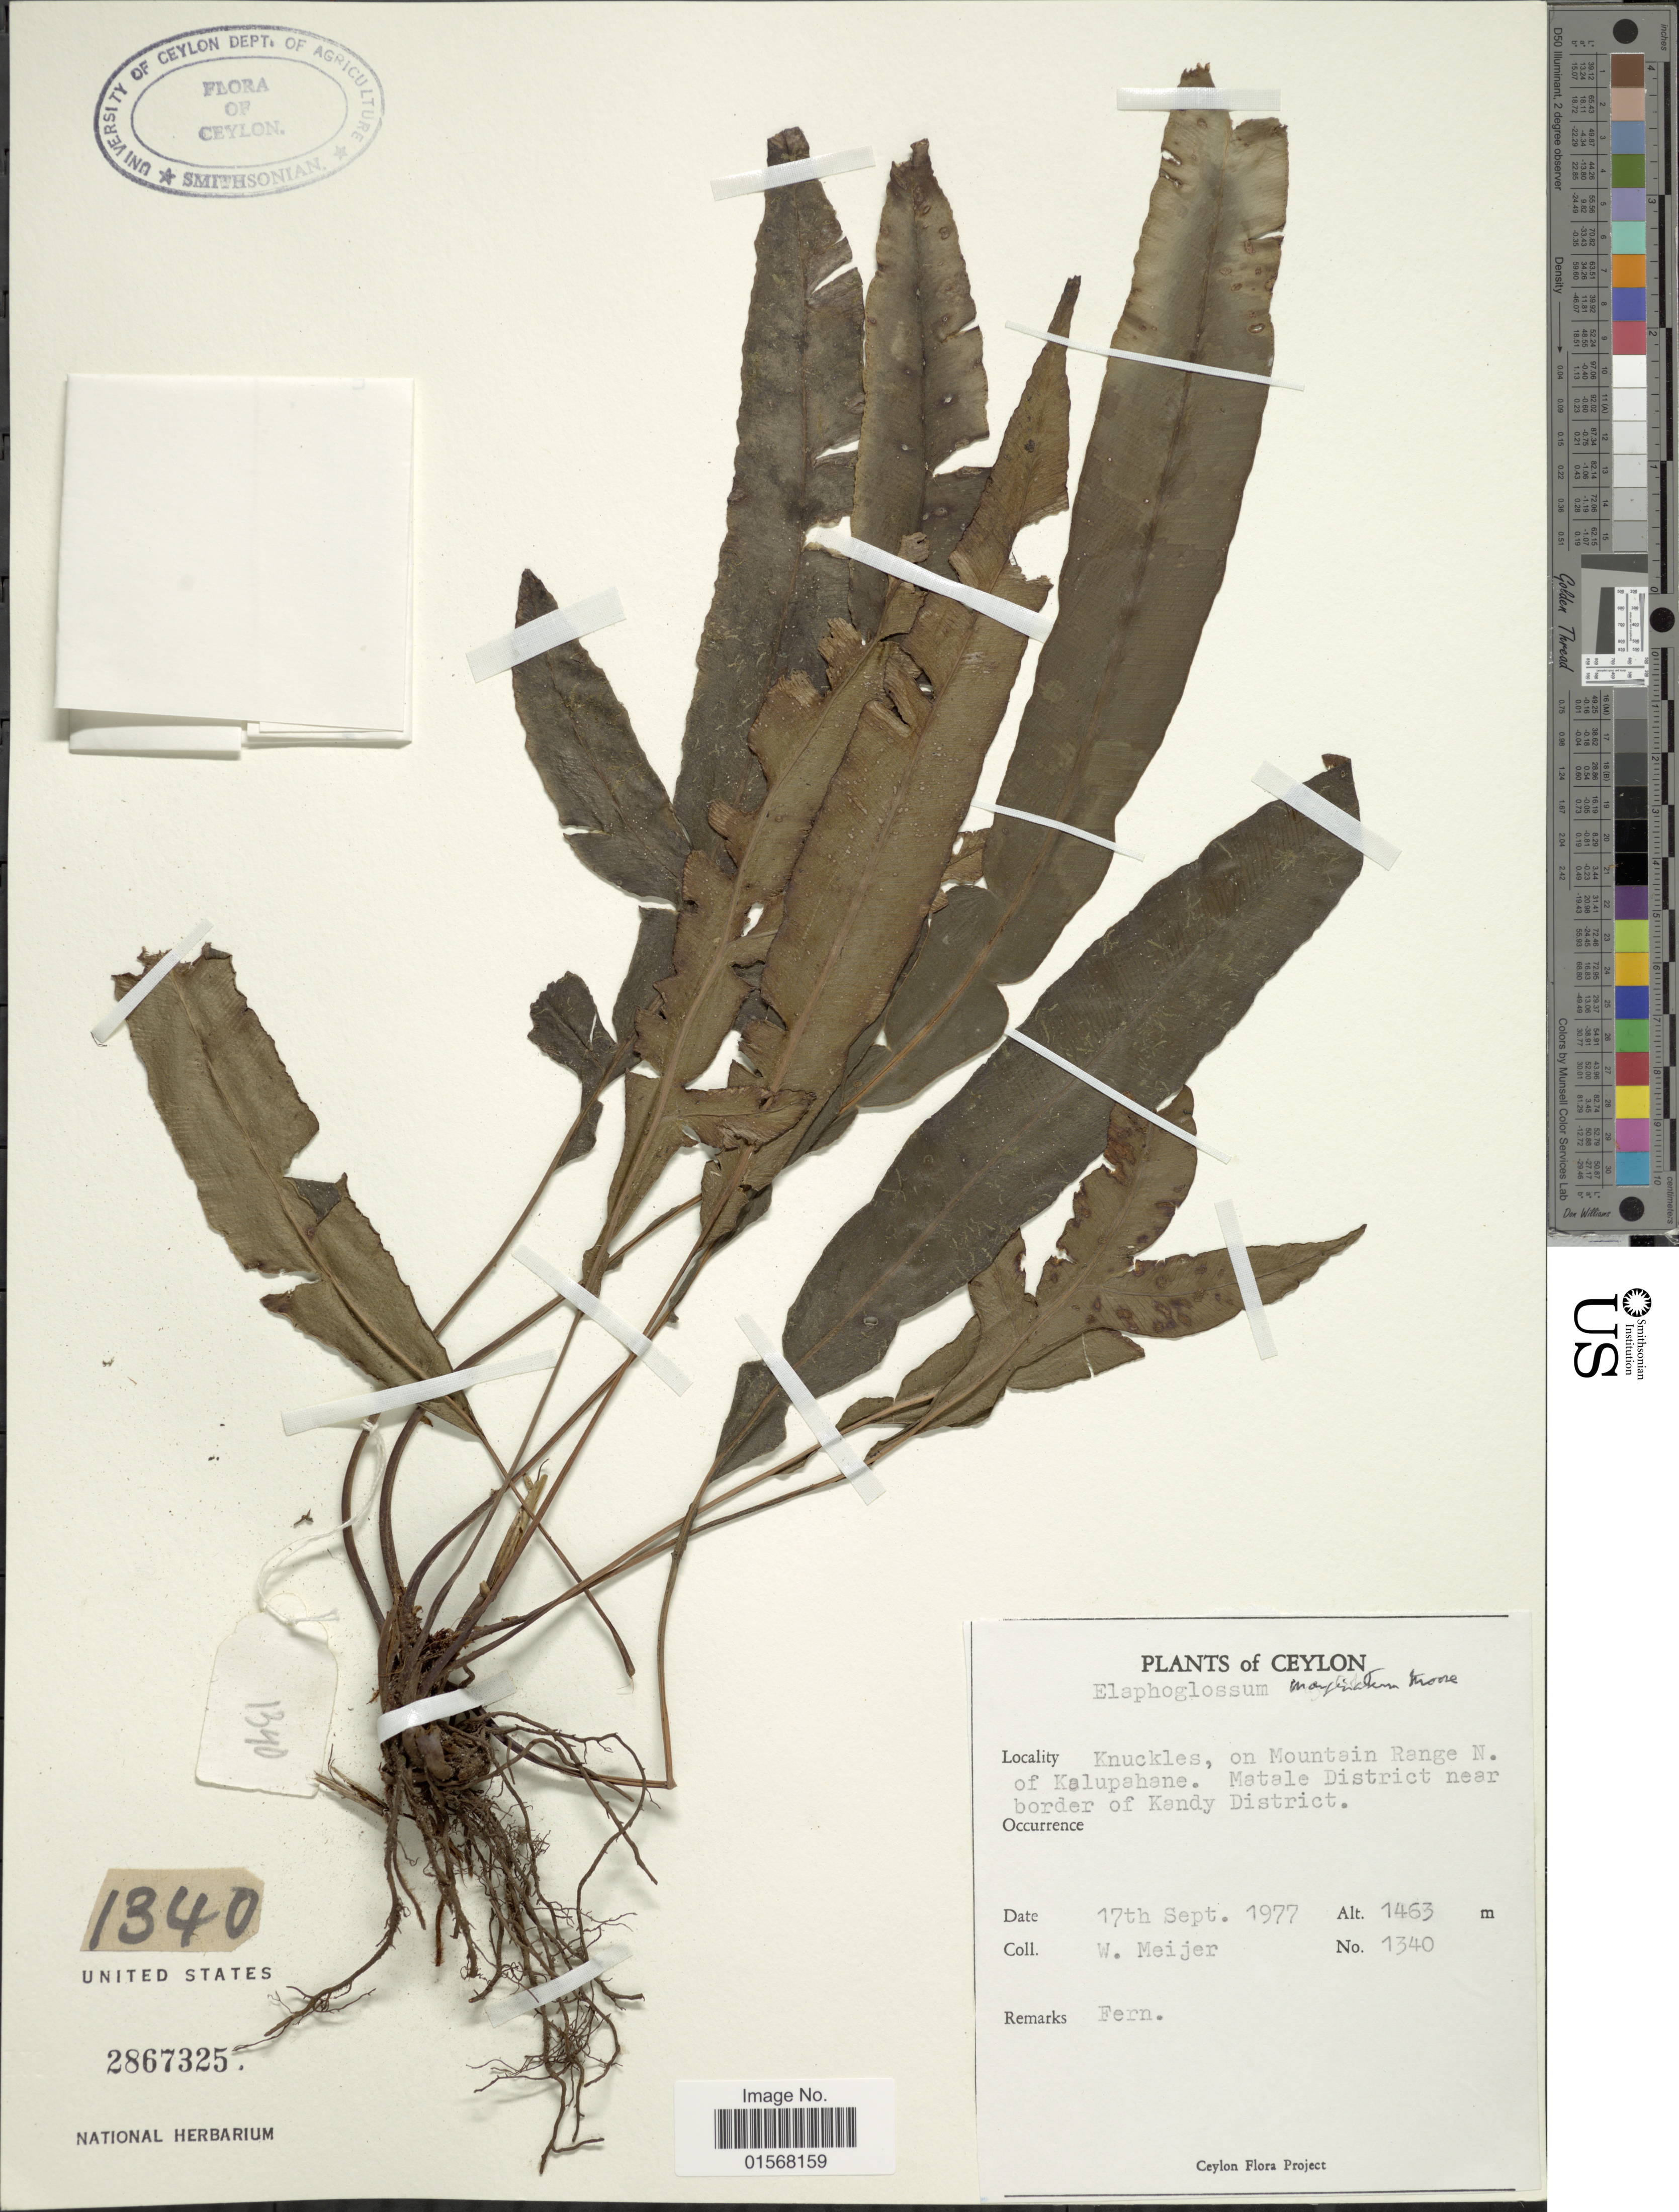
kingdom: Plantae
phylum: Tracheophyta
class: Polypodiopsida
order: Polypodiales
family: Dryopteridaceae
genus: Elaphoglossum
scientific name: Elaphoglossum marginatum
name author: (Wall. ex Fée) T. Moore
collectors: W. Meijer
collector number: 1340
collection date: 1977-09-17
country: Sri Lanka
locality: Ceylon, Knuckles, on mountain Range N. of Kalupahane, Matale District near border of Kandy District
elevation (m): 1463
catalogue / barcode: US 2867325